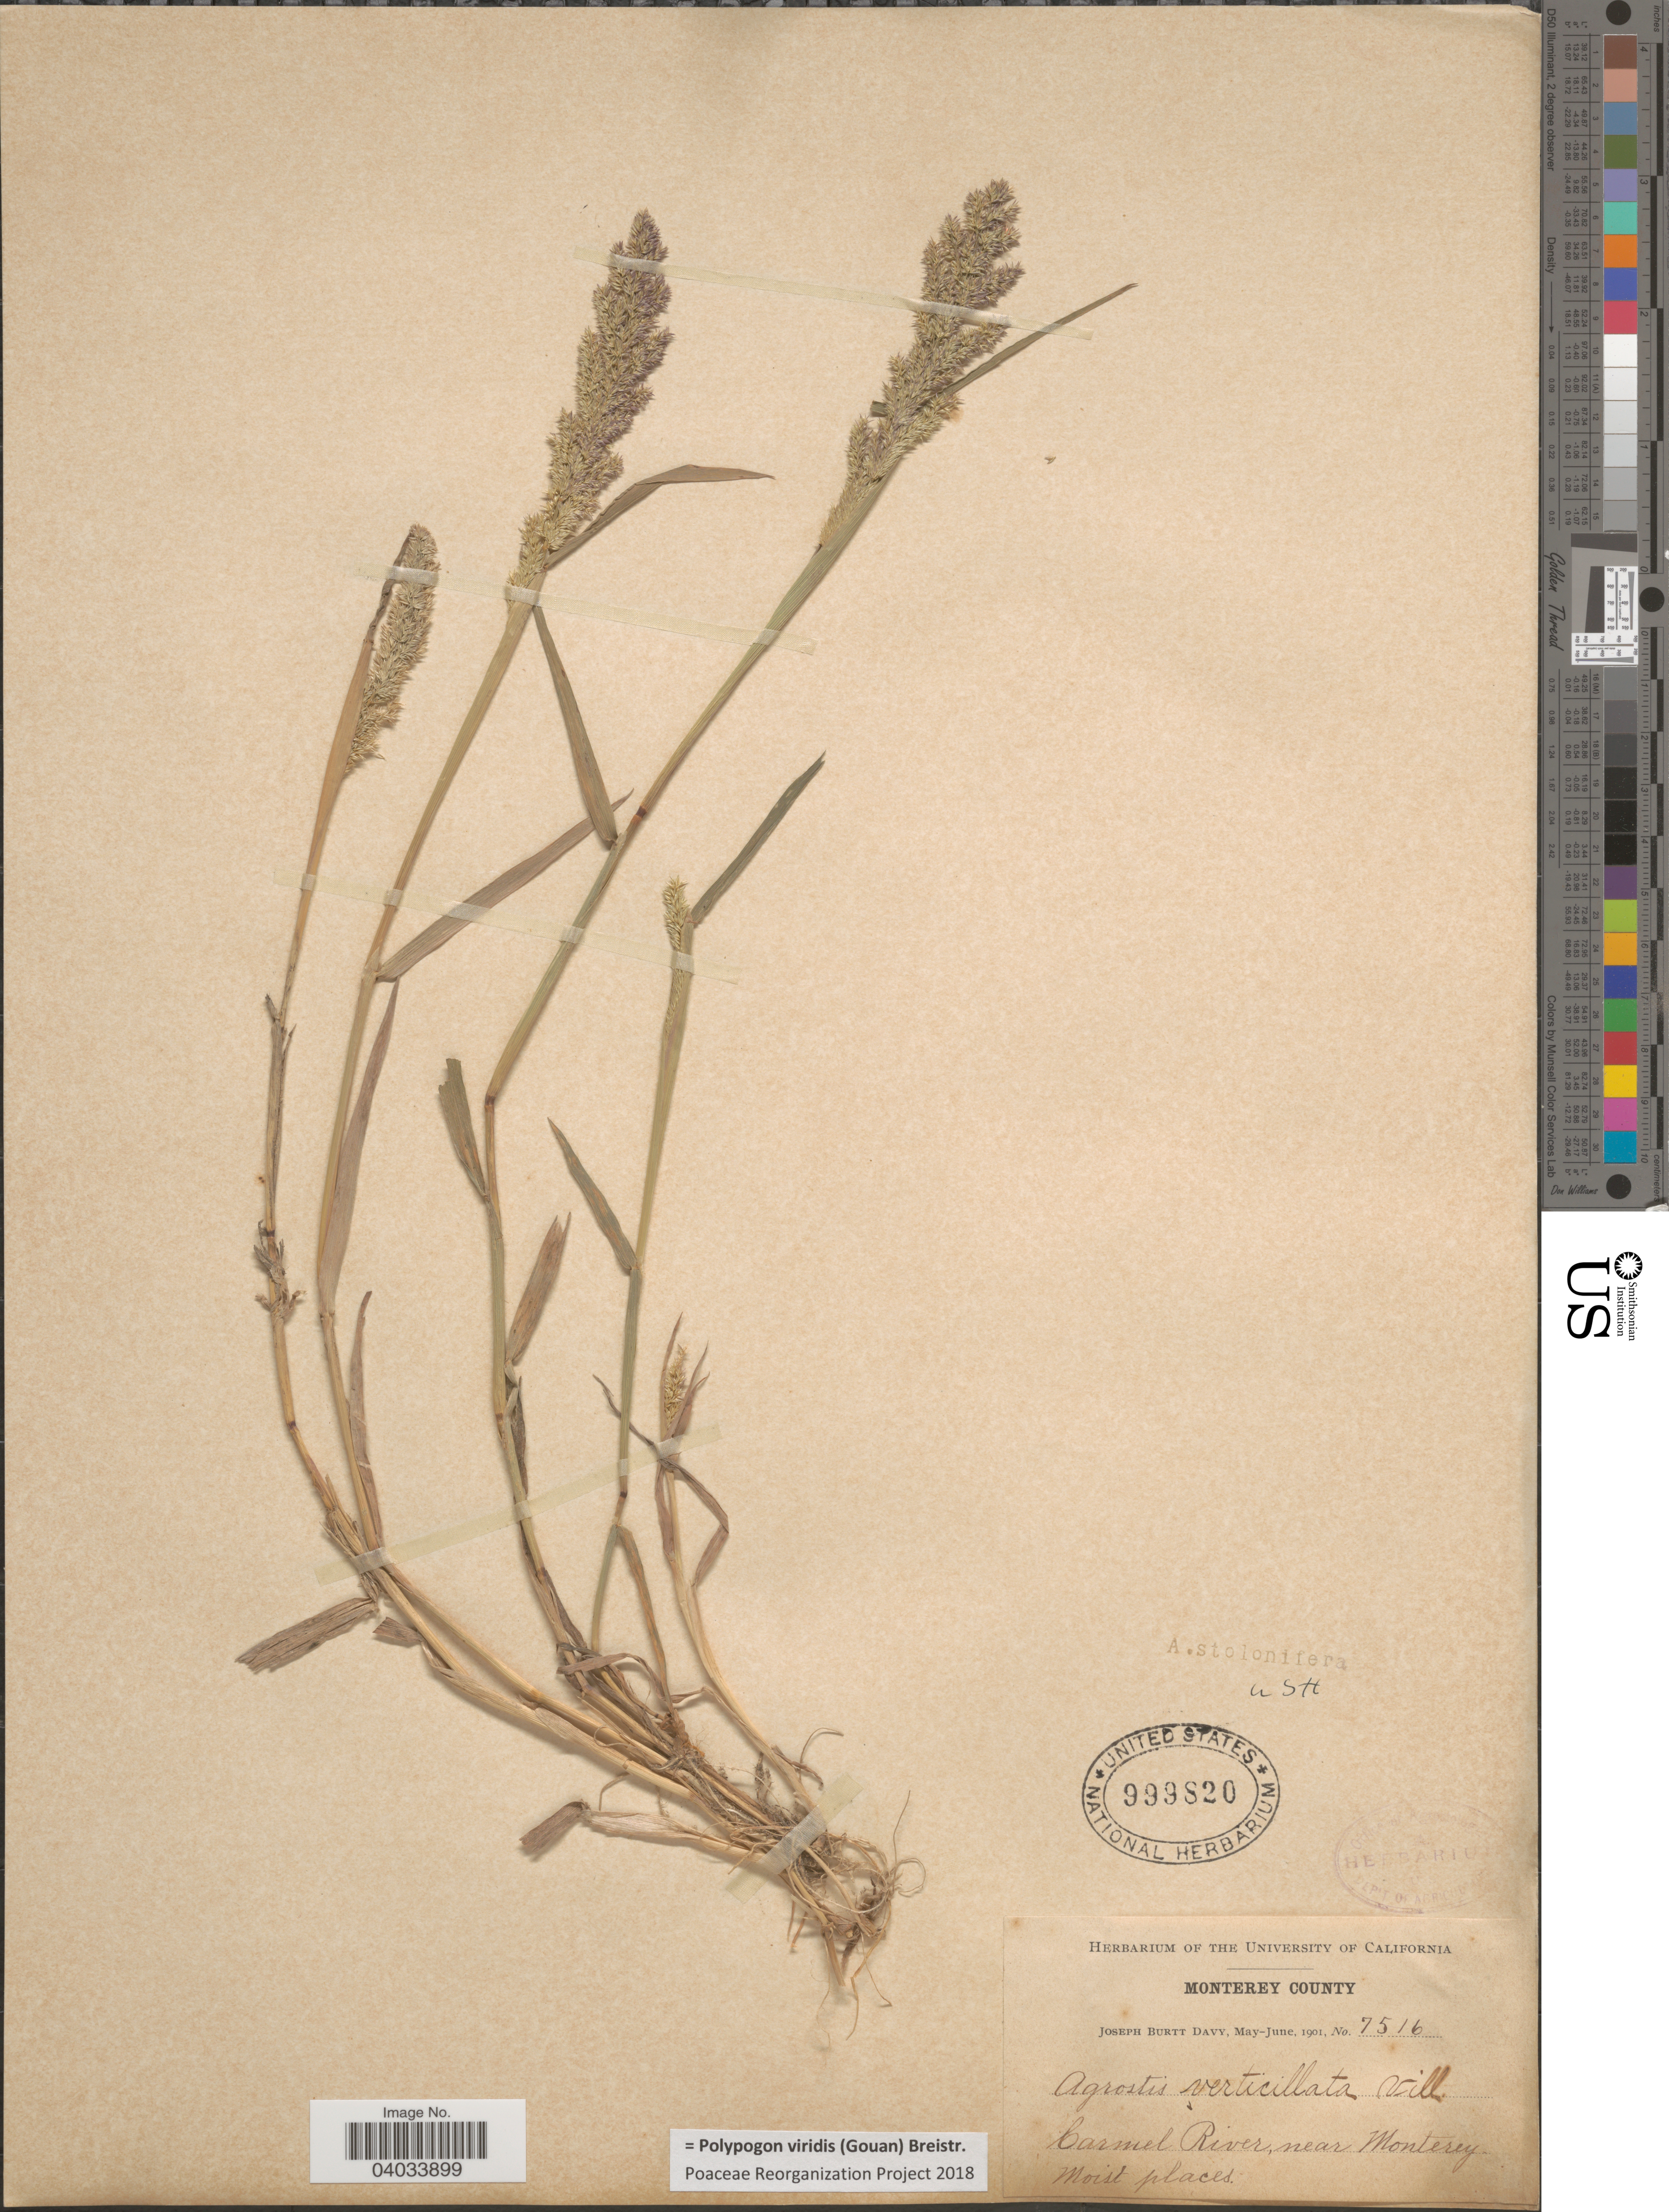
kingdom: Plantae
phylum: Tracheophyta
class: Liliopsida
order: Poales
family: Poaceae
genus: Polypogon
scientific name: Polypogon viridis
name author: (Gouan) Breistroffer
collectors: J. Burtt Davy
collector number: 7516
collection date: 1901-05/1901-06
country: United States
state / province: California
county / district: Monterey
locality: Monterey County. Carmel River, near Monterey.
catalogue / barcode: US 999820